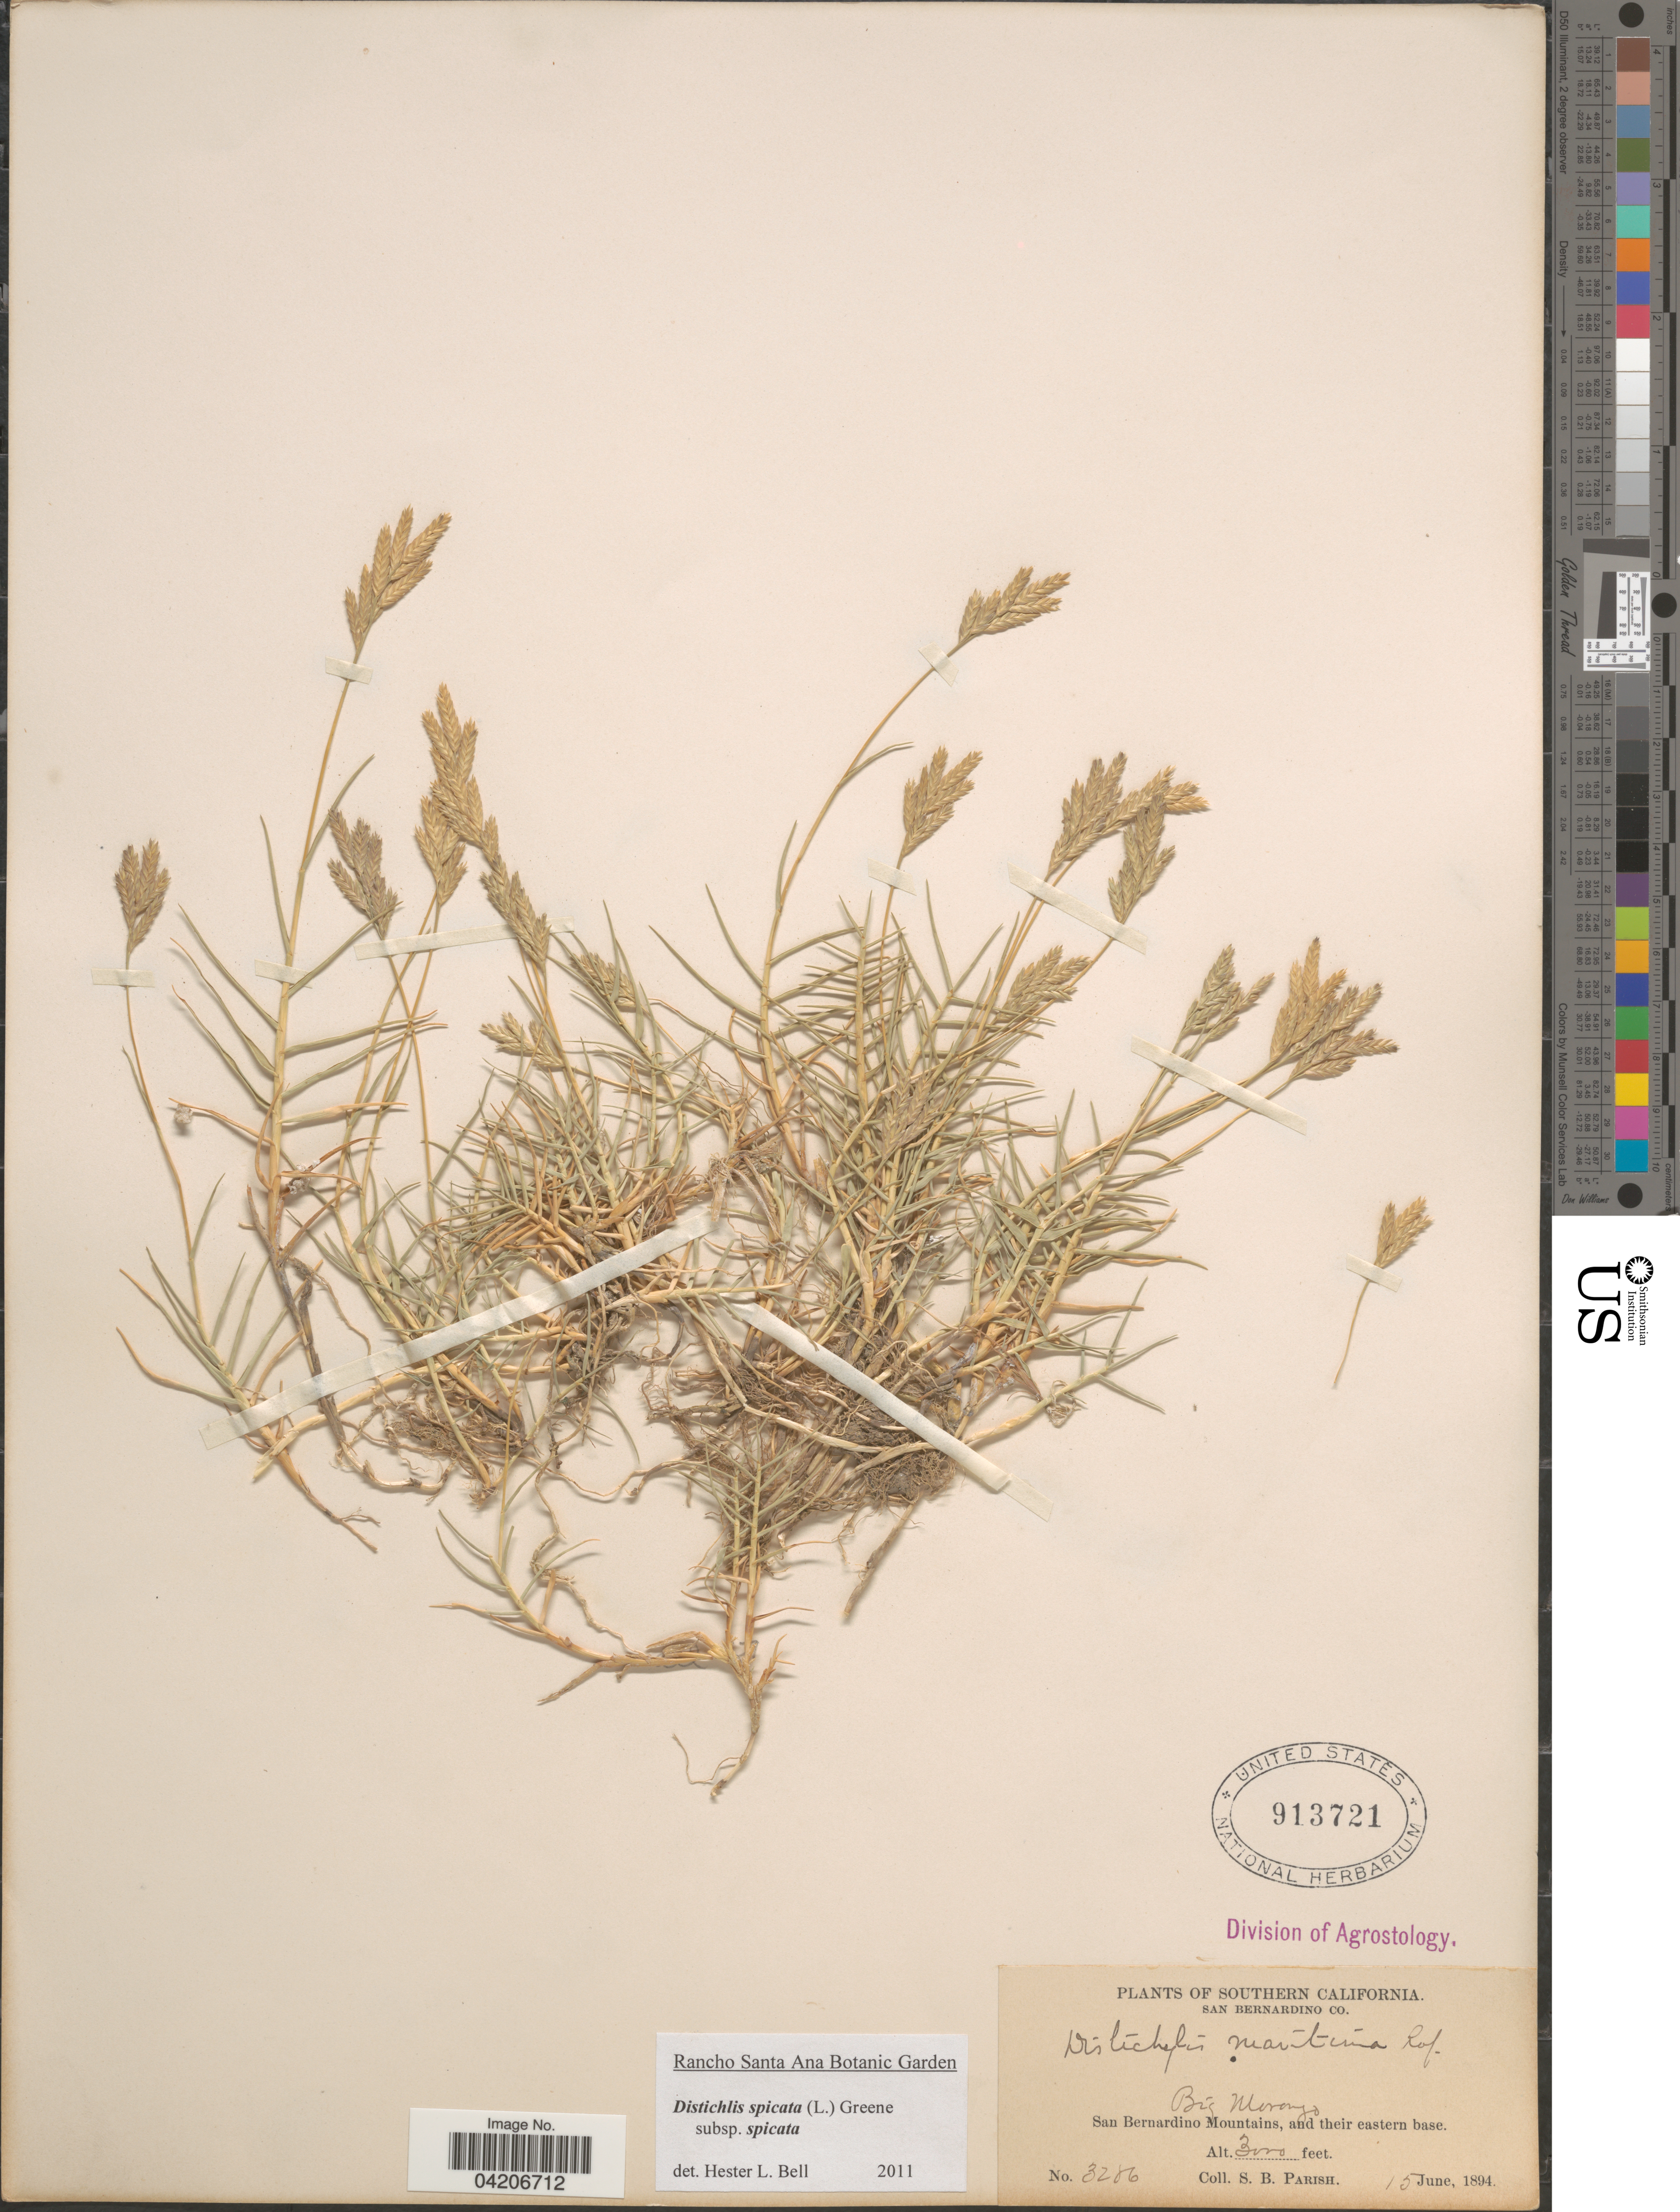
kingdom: Plantae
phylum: Tracheophyta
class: Liliopsida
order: Poales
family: Poaceae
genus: Distichlis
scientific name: Distichlis spicata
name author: (L.) Greene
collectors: S. B. Parish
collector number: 3286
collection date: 1894-06-15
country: United States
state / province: California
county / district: San Bernardino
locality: Southern California. San Bernardino Co. Big Morongo. San Bernardino Moutains, and their eastern base.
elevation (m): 914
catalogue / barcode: US 913721